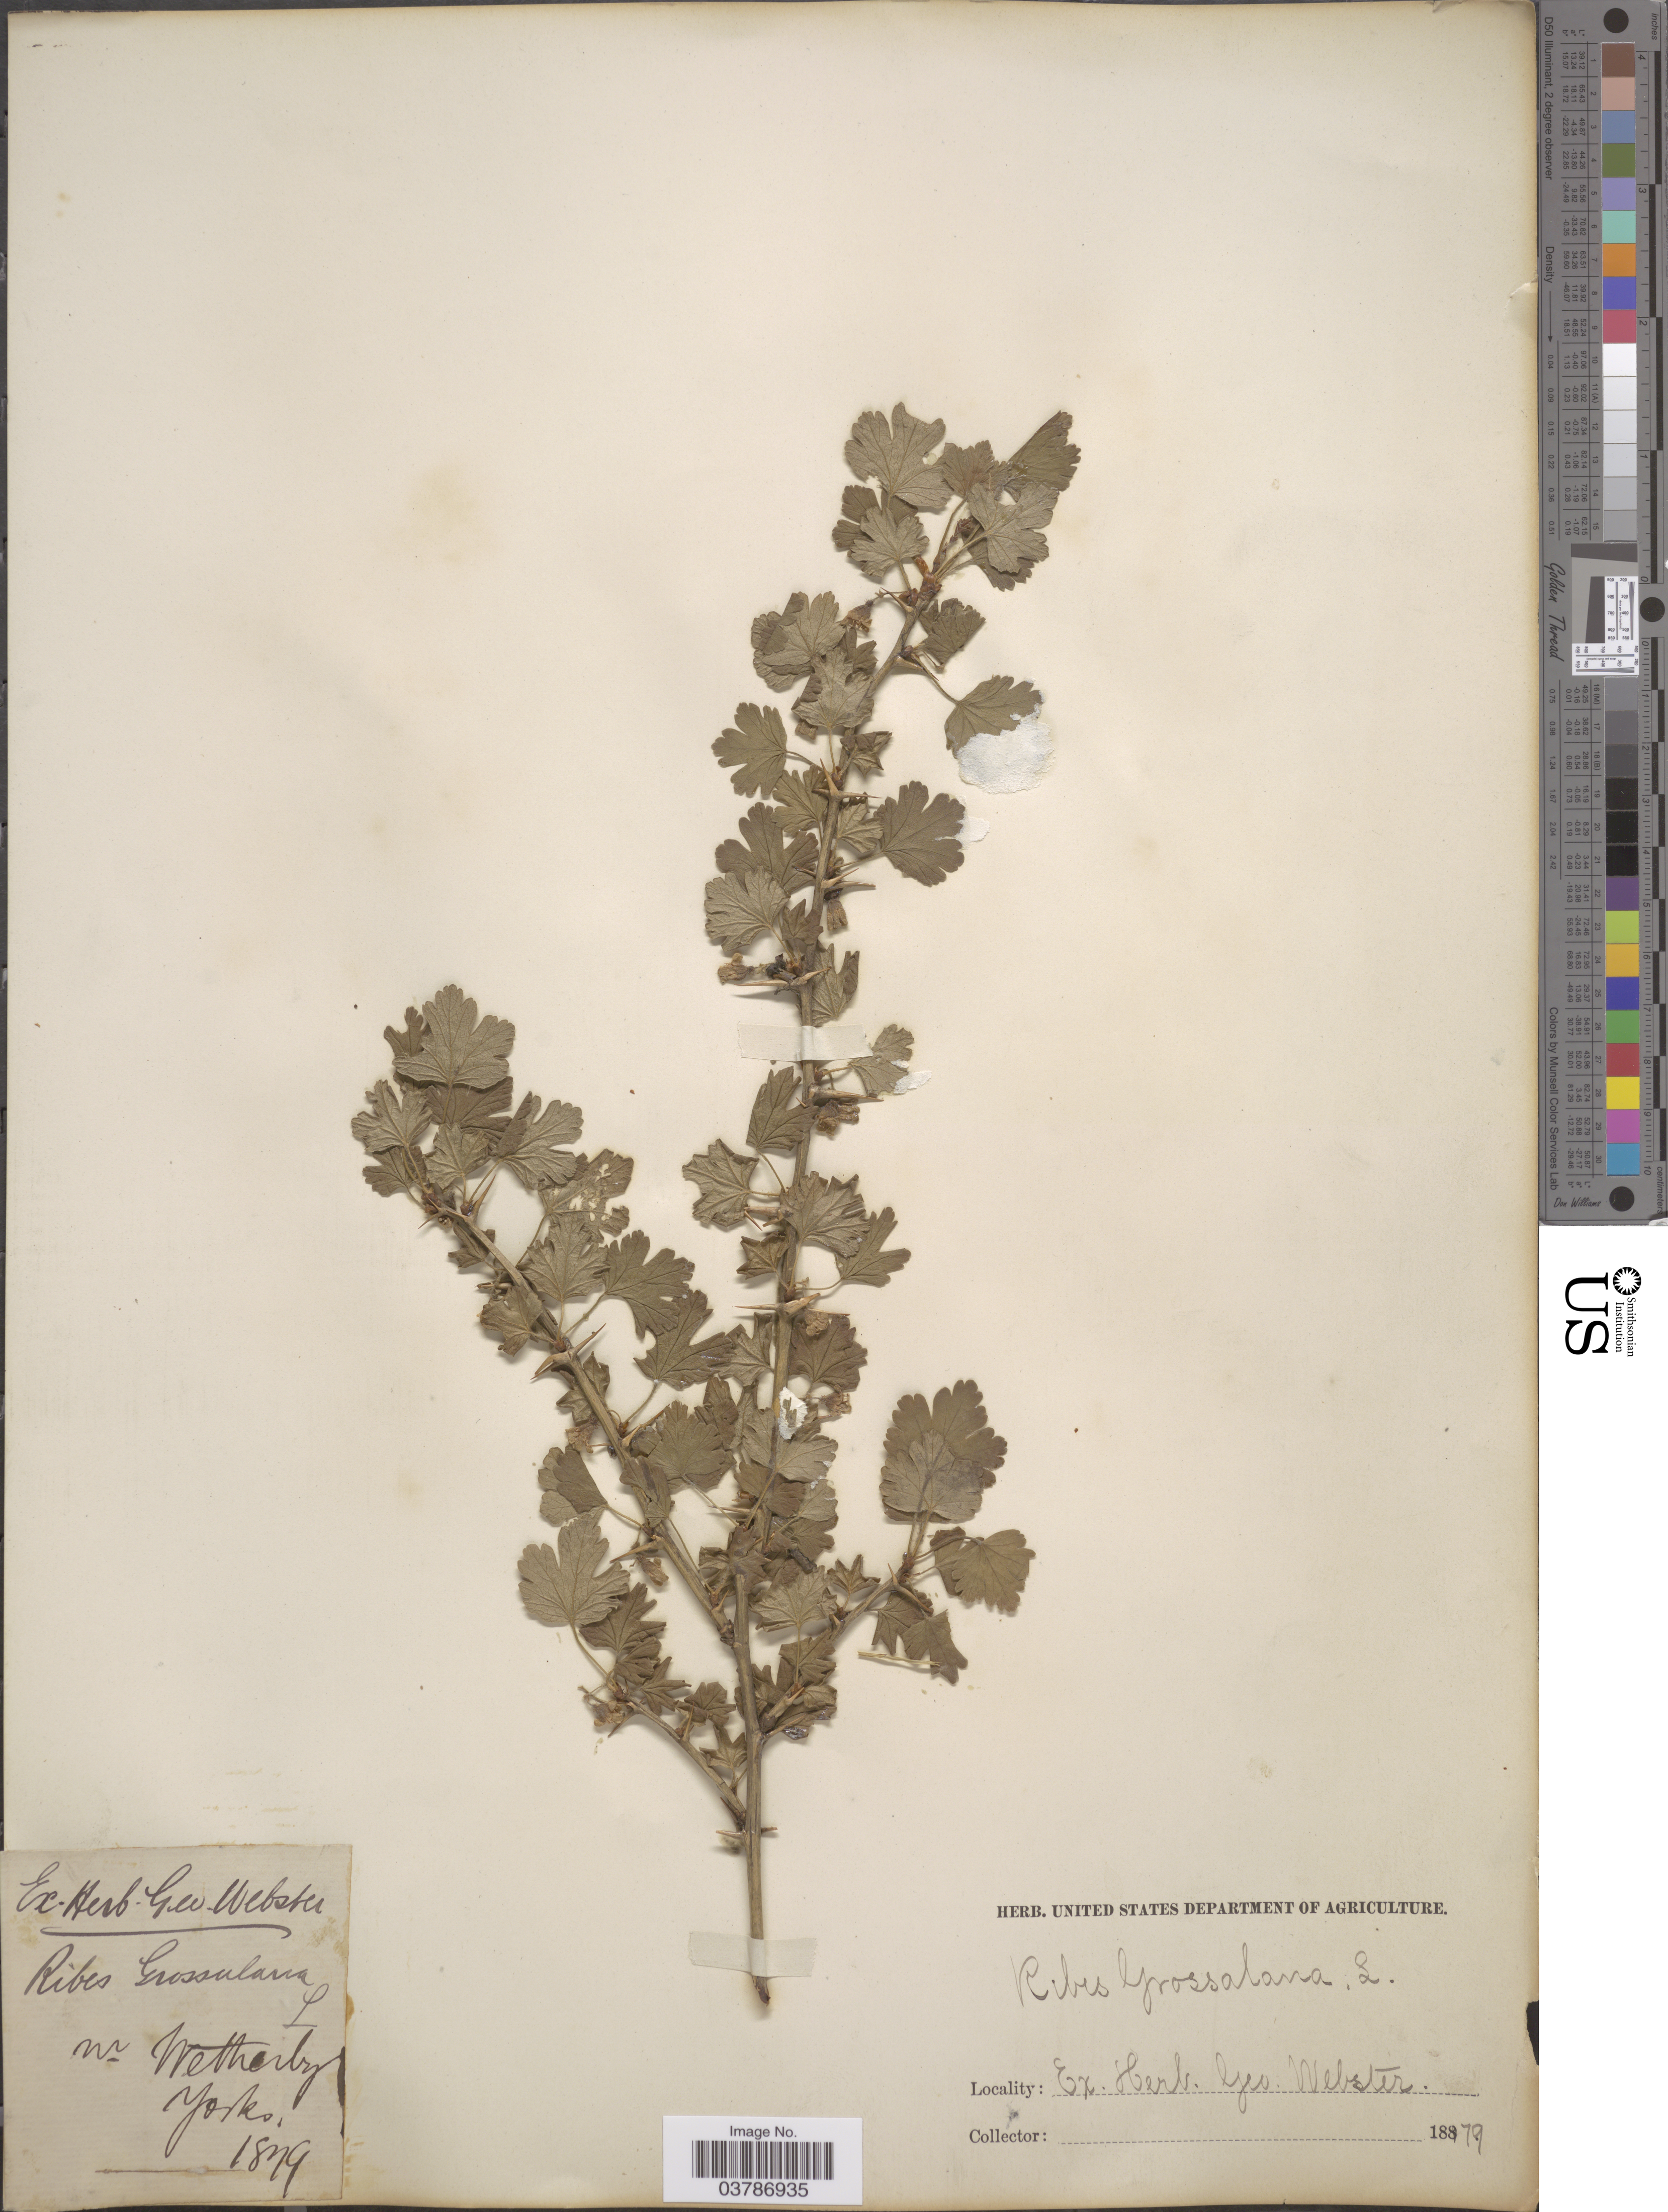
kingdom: Plantae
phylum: Tracheophyta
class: Magnoliopsida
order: Saxifragales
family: Grossulariaceae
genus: Ribes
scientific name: Ribes uva-crispa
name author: L.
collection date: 1879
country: United Kingdom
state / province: England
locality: Nr Wetherby Yorks.